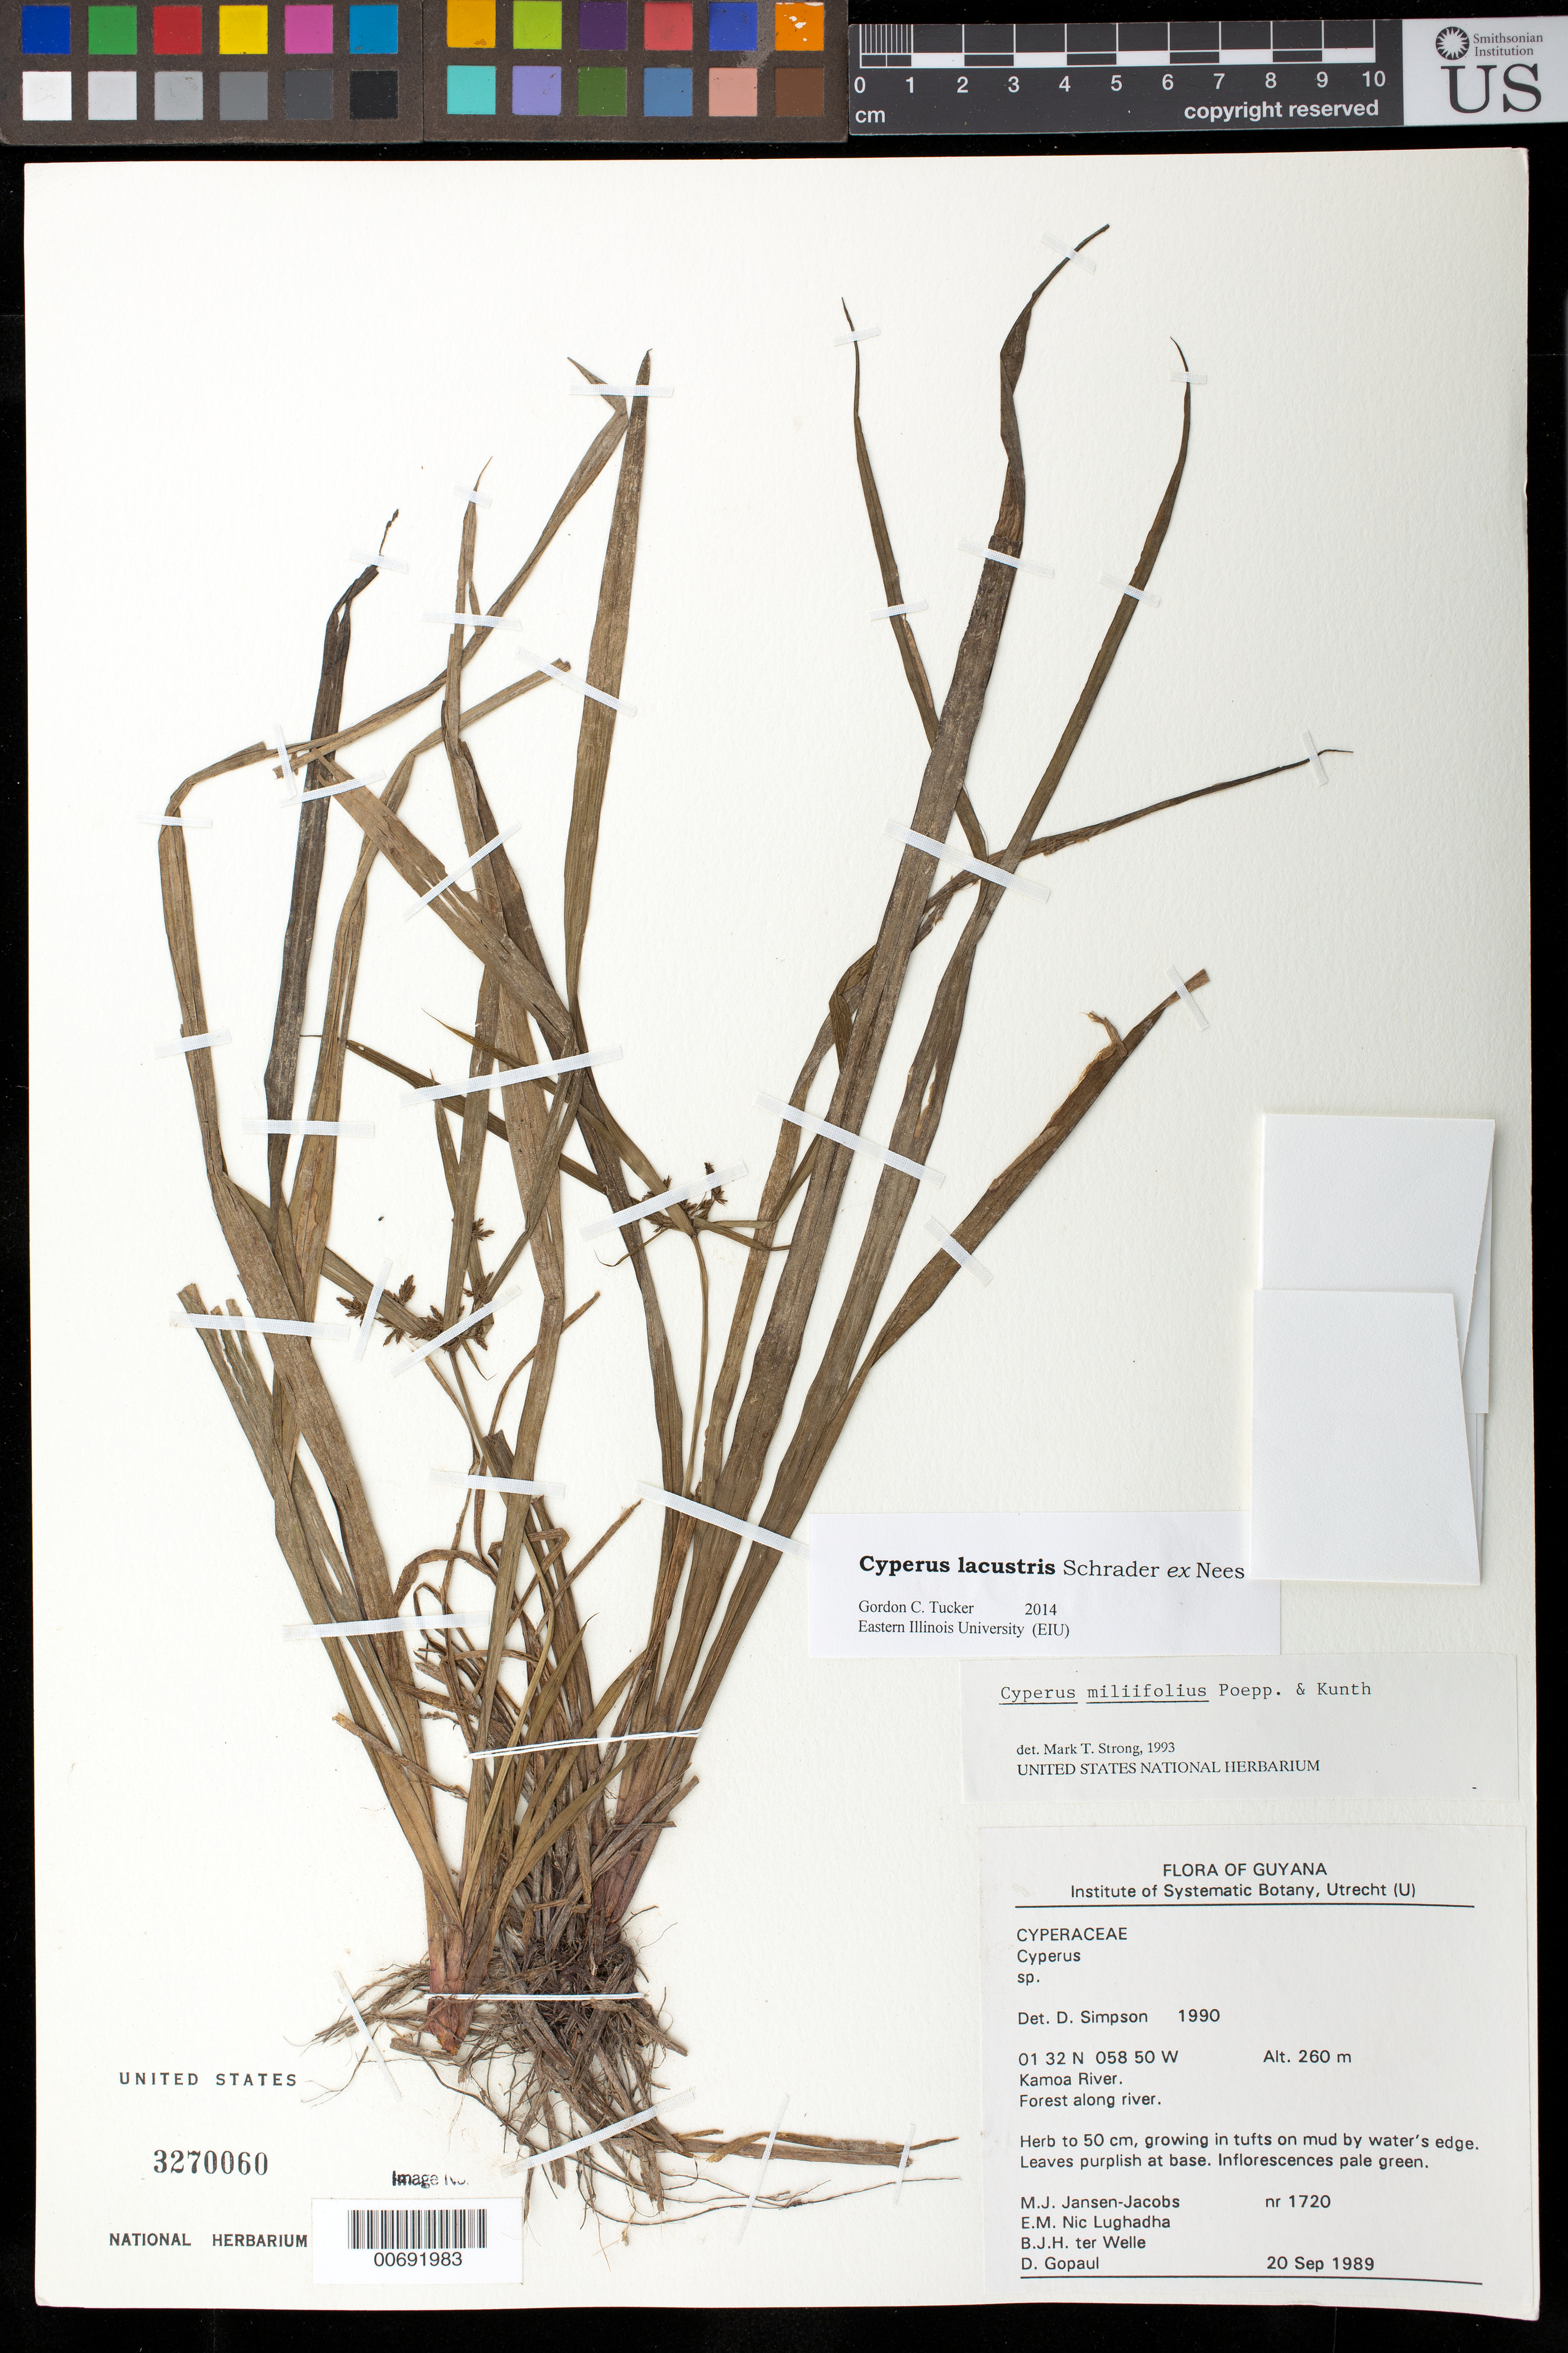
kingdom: Plantae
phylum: Tracheophyta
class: Liliopsida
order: Poales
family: Cyperaceae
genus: Cyperus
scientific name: Cyperus lacustris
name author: Schrad. ex Nees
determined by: Tucker, G. C.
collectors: M. J. Jansen-Jacobs, E. Nic Lughadha, B. Welle & D. Gopaul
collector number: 1720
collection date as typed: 20-Sep-89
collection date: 1989-09-20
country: Guyana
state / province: U. Takutu-U. Essequibo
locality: Kamoa River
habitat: Forest along river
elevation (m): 260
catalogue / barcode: US 3270060